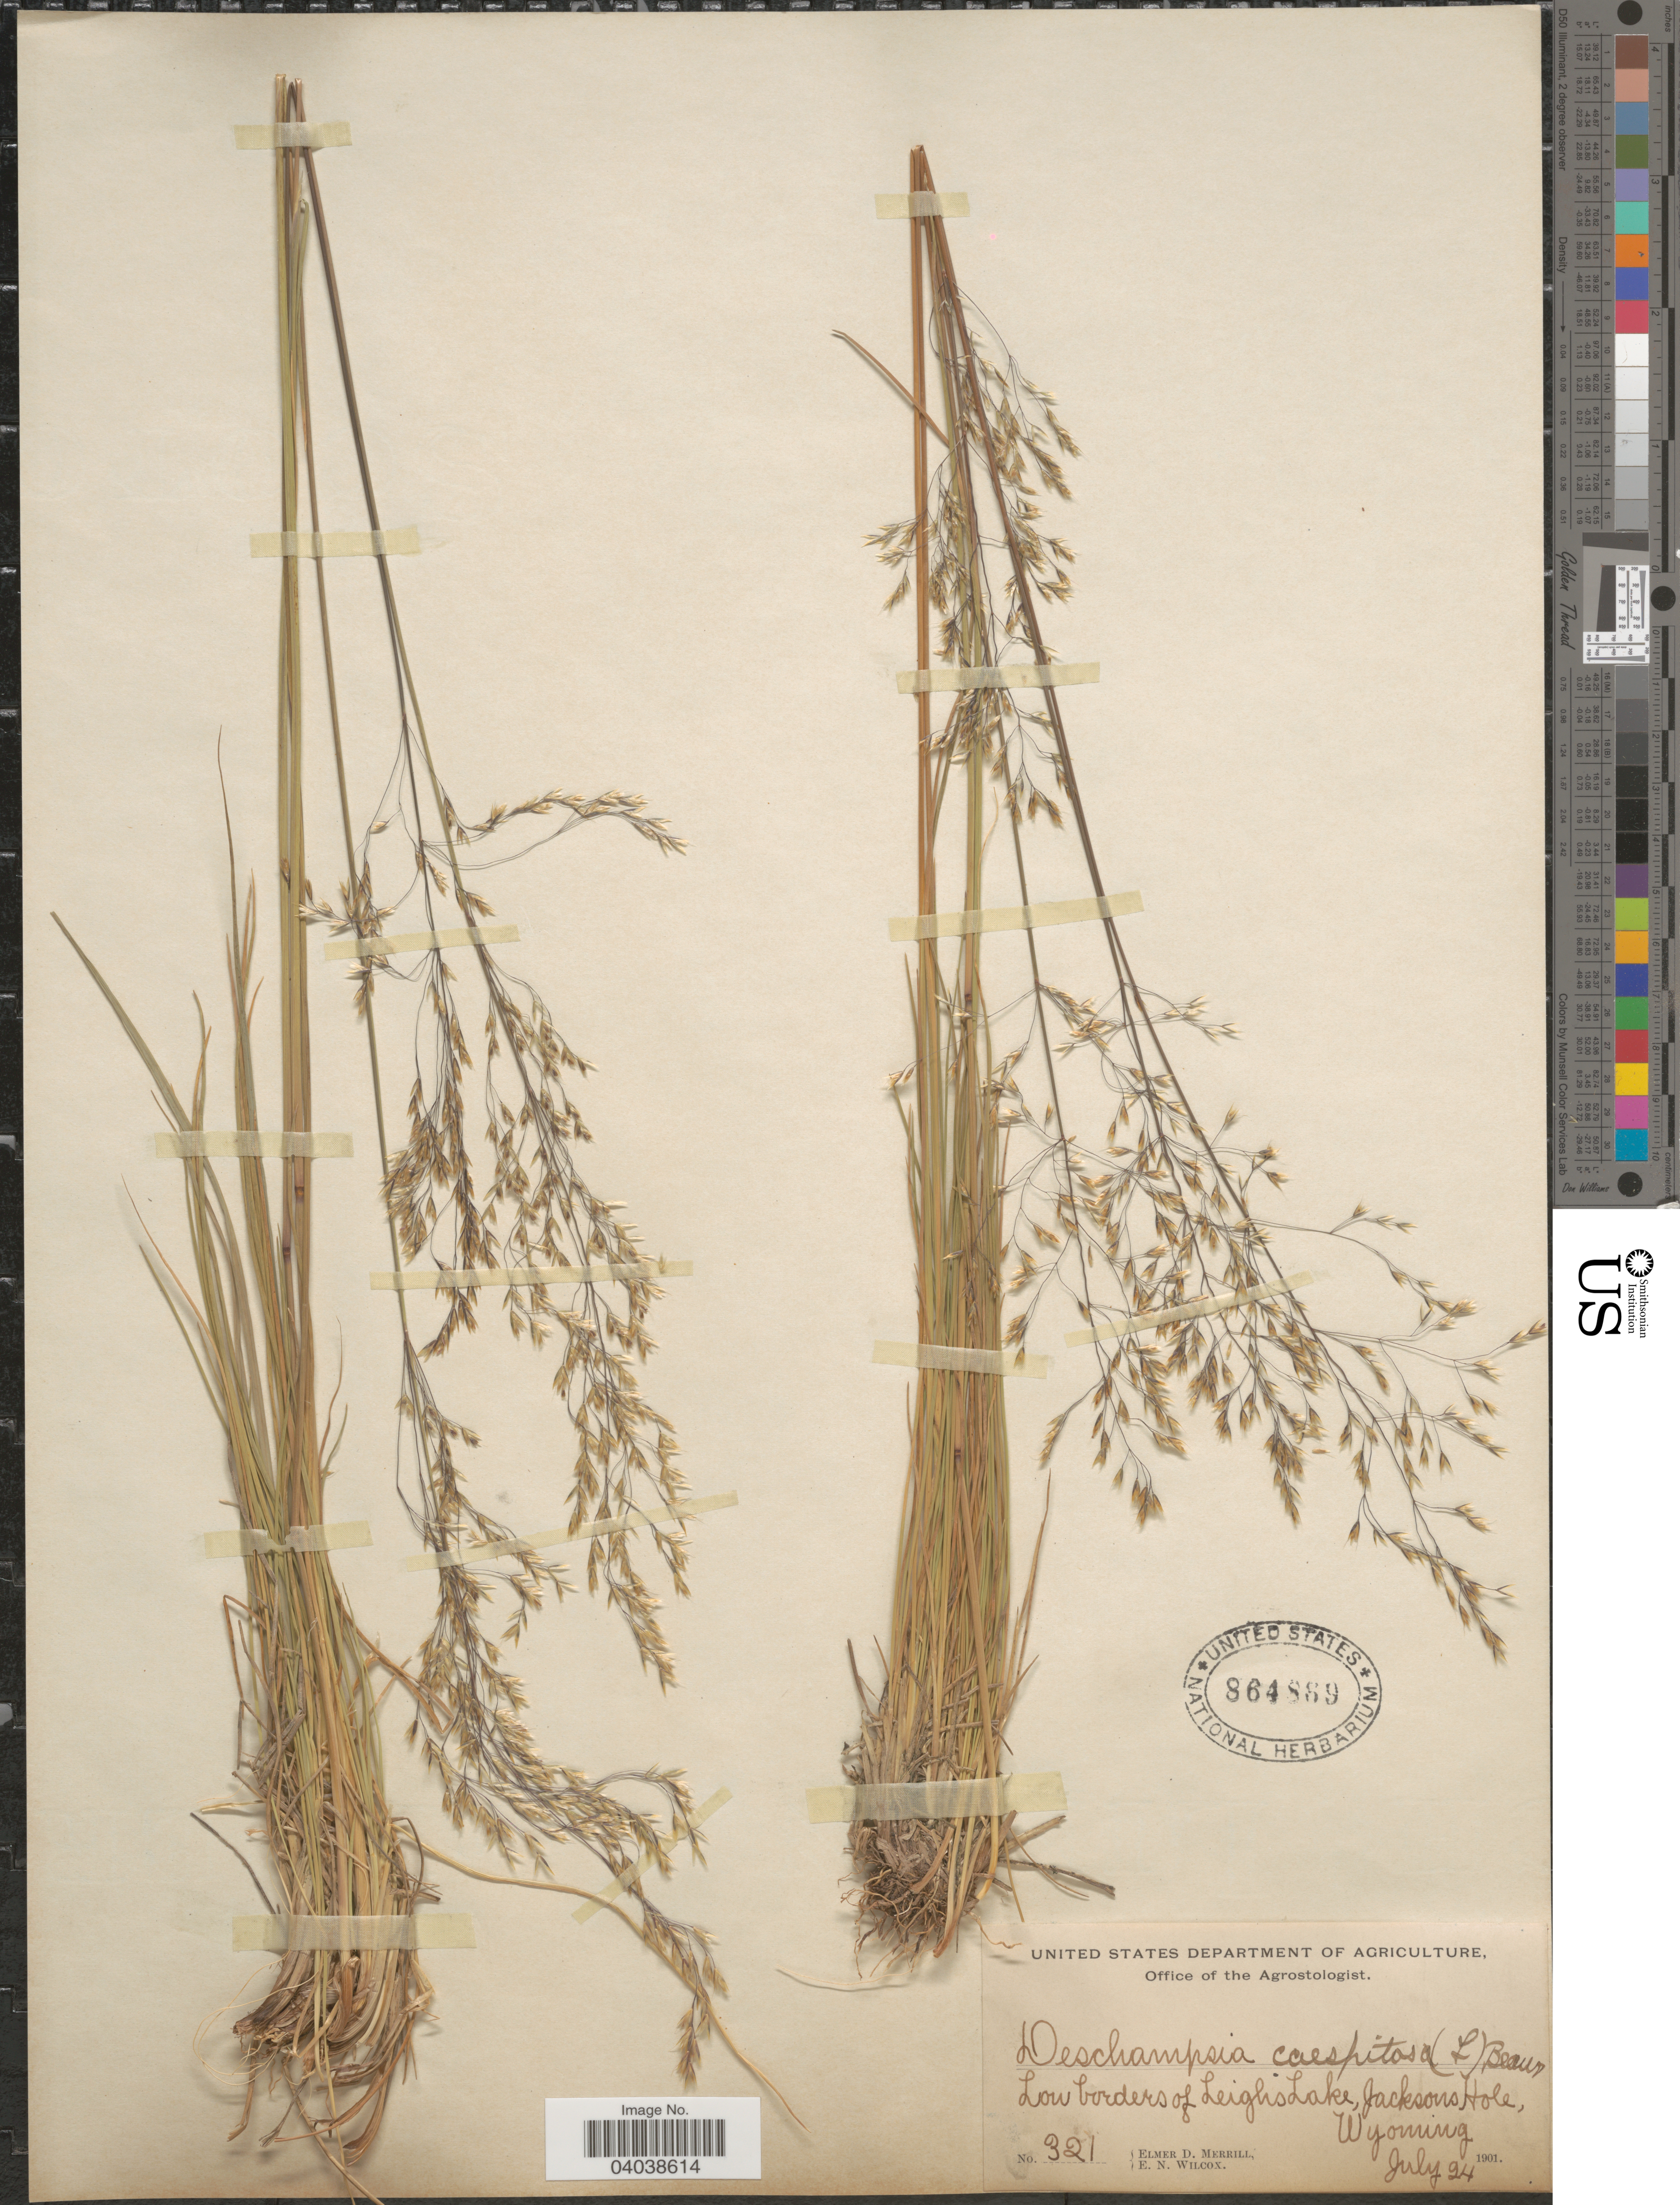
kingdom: Plantae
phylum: Tracheophyta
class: Liliopsida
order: Poales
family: Poaceae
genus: Deschampsia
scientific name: Deschampsia cespitosa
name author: (L.) P. Beauv.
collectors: E. D. Merrill & E. Wilcox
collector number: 321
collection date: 1901-07-24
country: United States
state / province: Wyoming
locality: Low borders of Leigh Lake, Johnsons Hole.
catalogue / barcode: US 864869